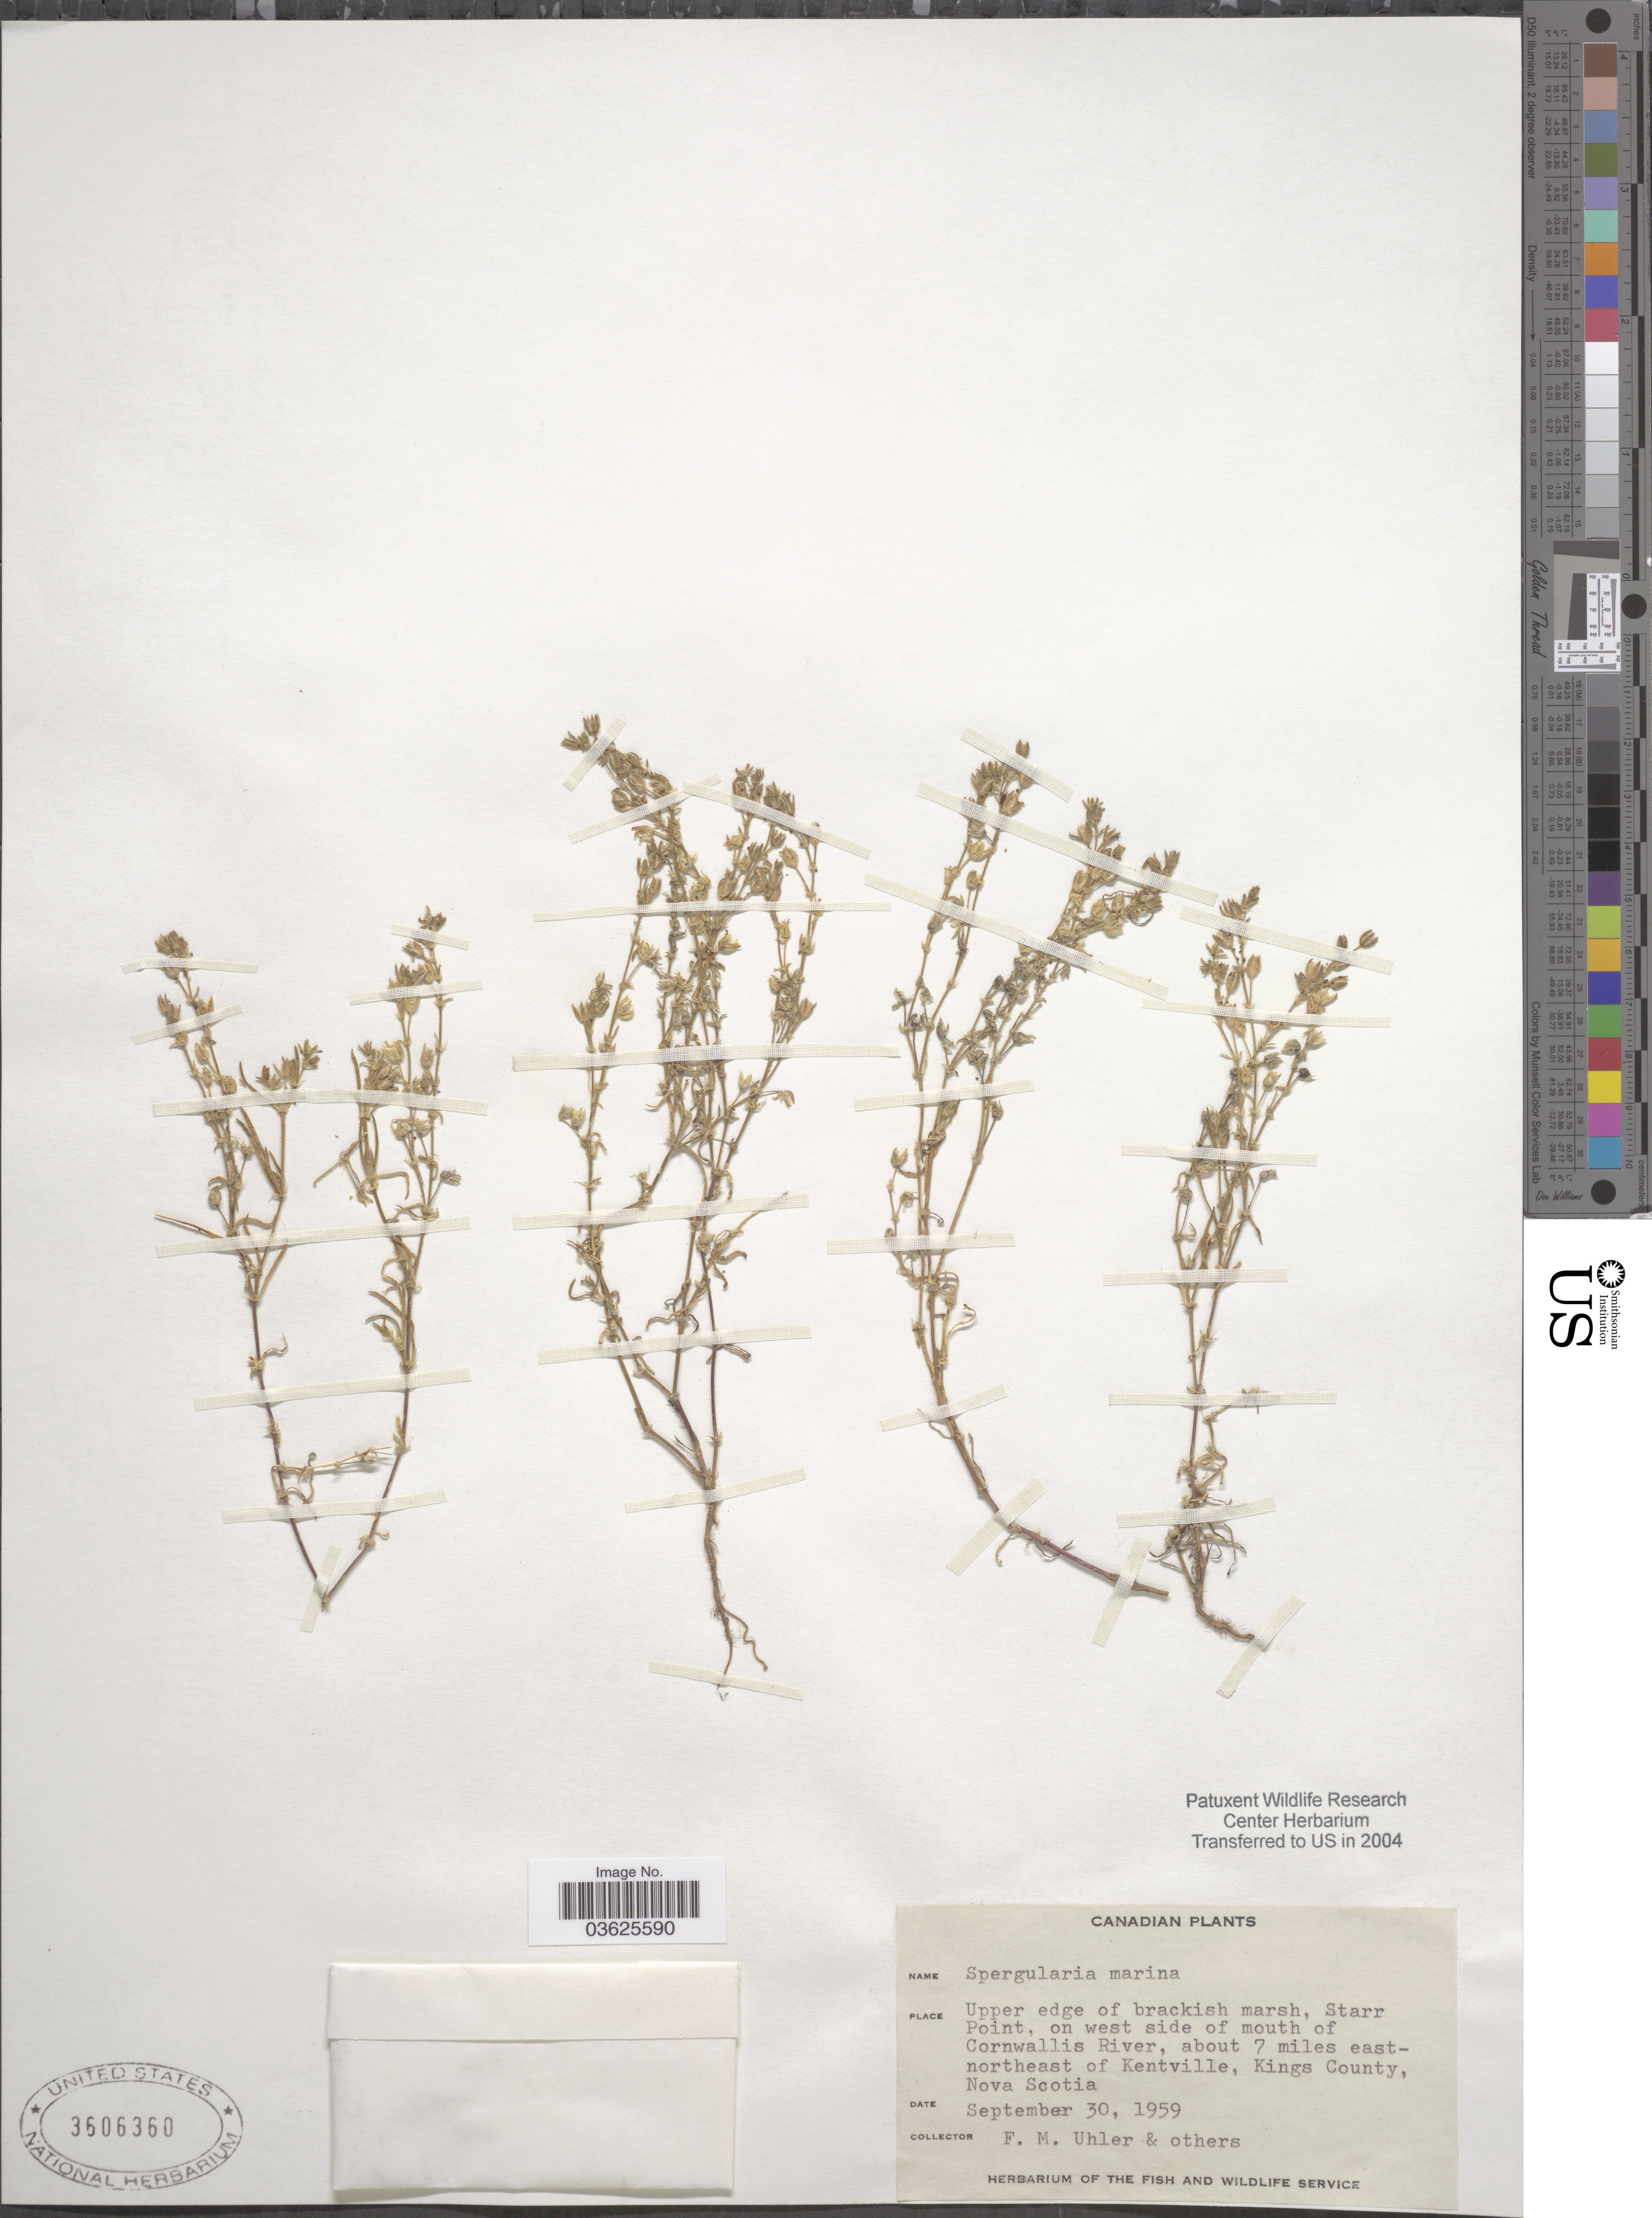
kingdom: Plantae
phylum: Tracheophyta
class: Magnoliopsida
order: Caryophyllales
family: Caryophyllaceae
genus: Spergularia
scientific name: Spergularia marina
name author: (L.) Griseb.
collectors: F. M. Uhler & et al.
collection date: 1959-09-30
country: Canada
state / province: Nova Scotia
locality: Starr Point, on west side of mouth of Cornwallis River, about 7 miles east-northeast of Kentville, Kings County.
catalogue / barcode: US 3606360